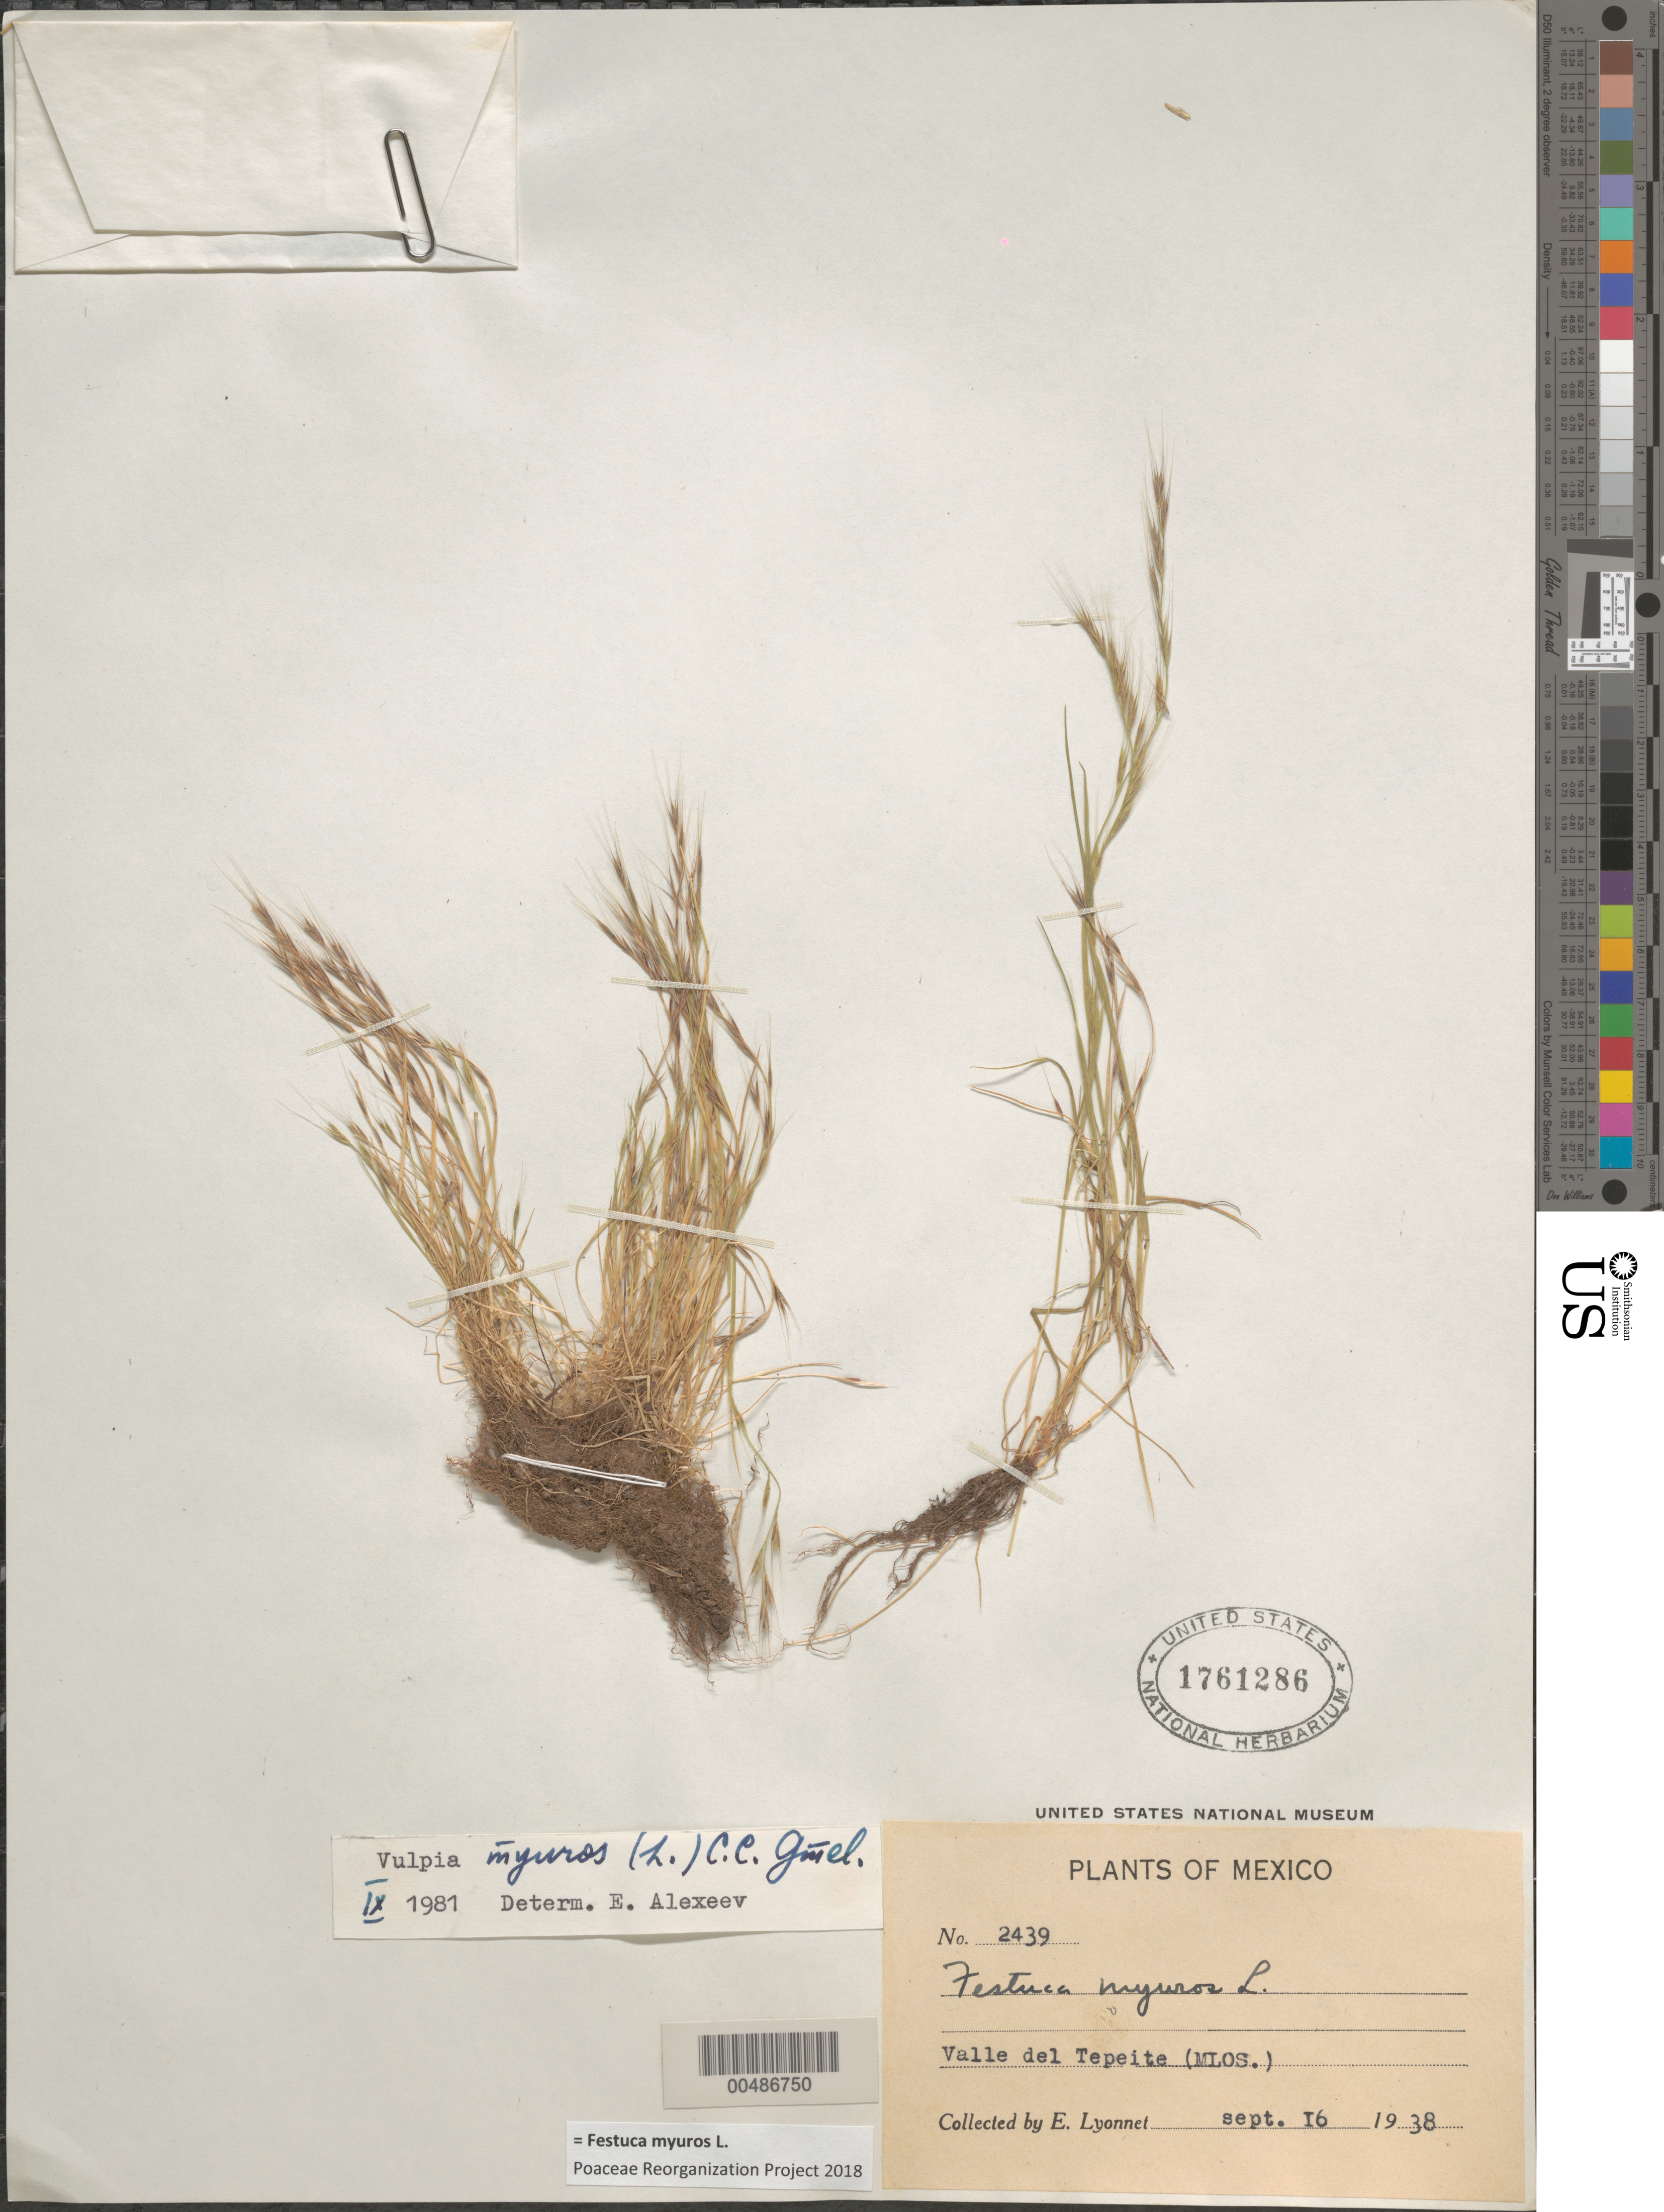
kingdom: Plantae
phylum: Tracheophyta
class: Liliopsida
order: Poales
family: Poaceae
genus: Festuca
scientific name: Festuca myuros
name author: L.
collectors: Bro. E. Lyonnet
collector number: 2439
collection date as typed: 16 Sep 1938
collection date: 1938-09-16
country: Mexico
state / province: Morelos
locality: Valle del Tepeite (MLOS)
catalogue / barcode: US 1761286